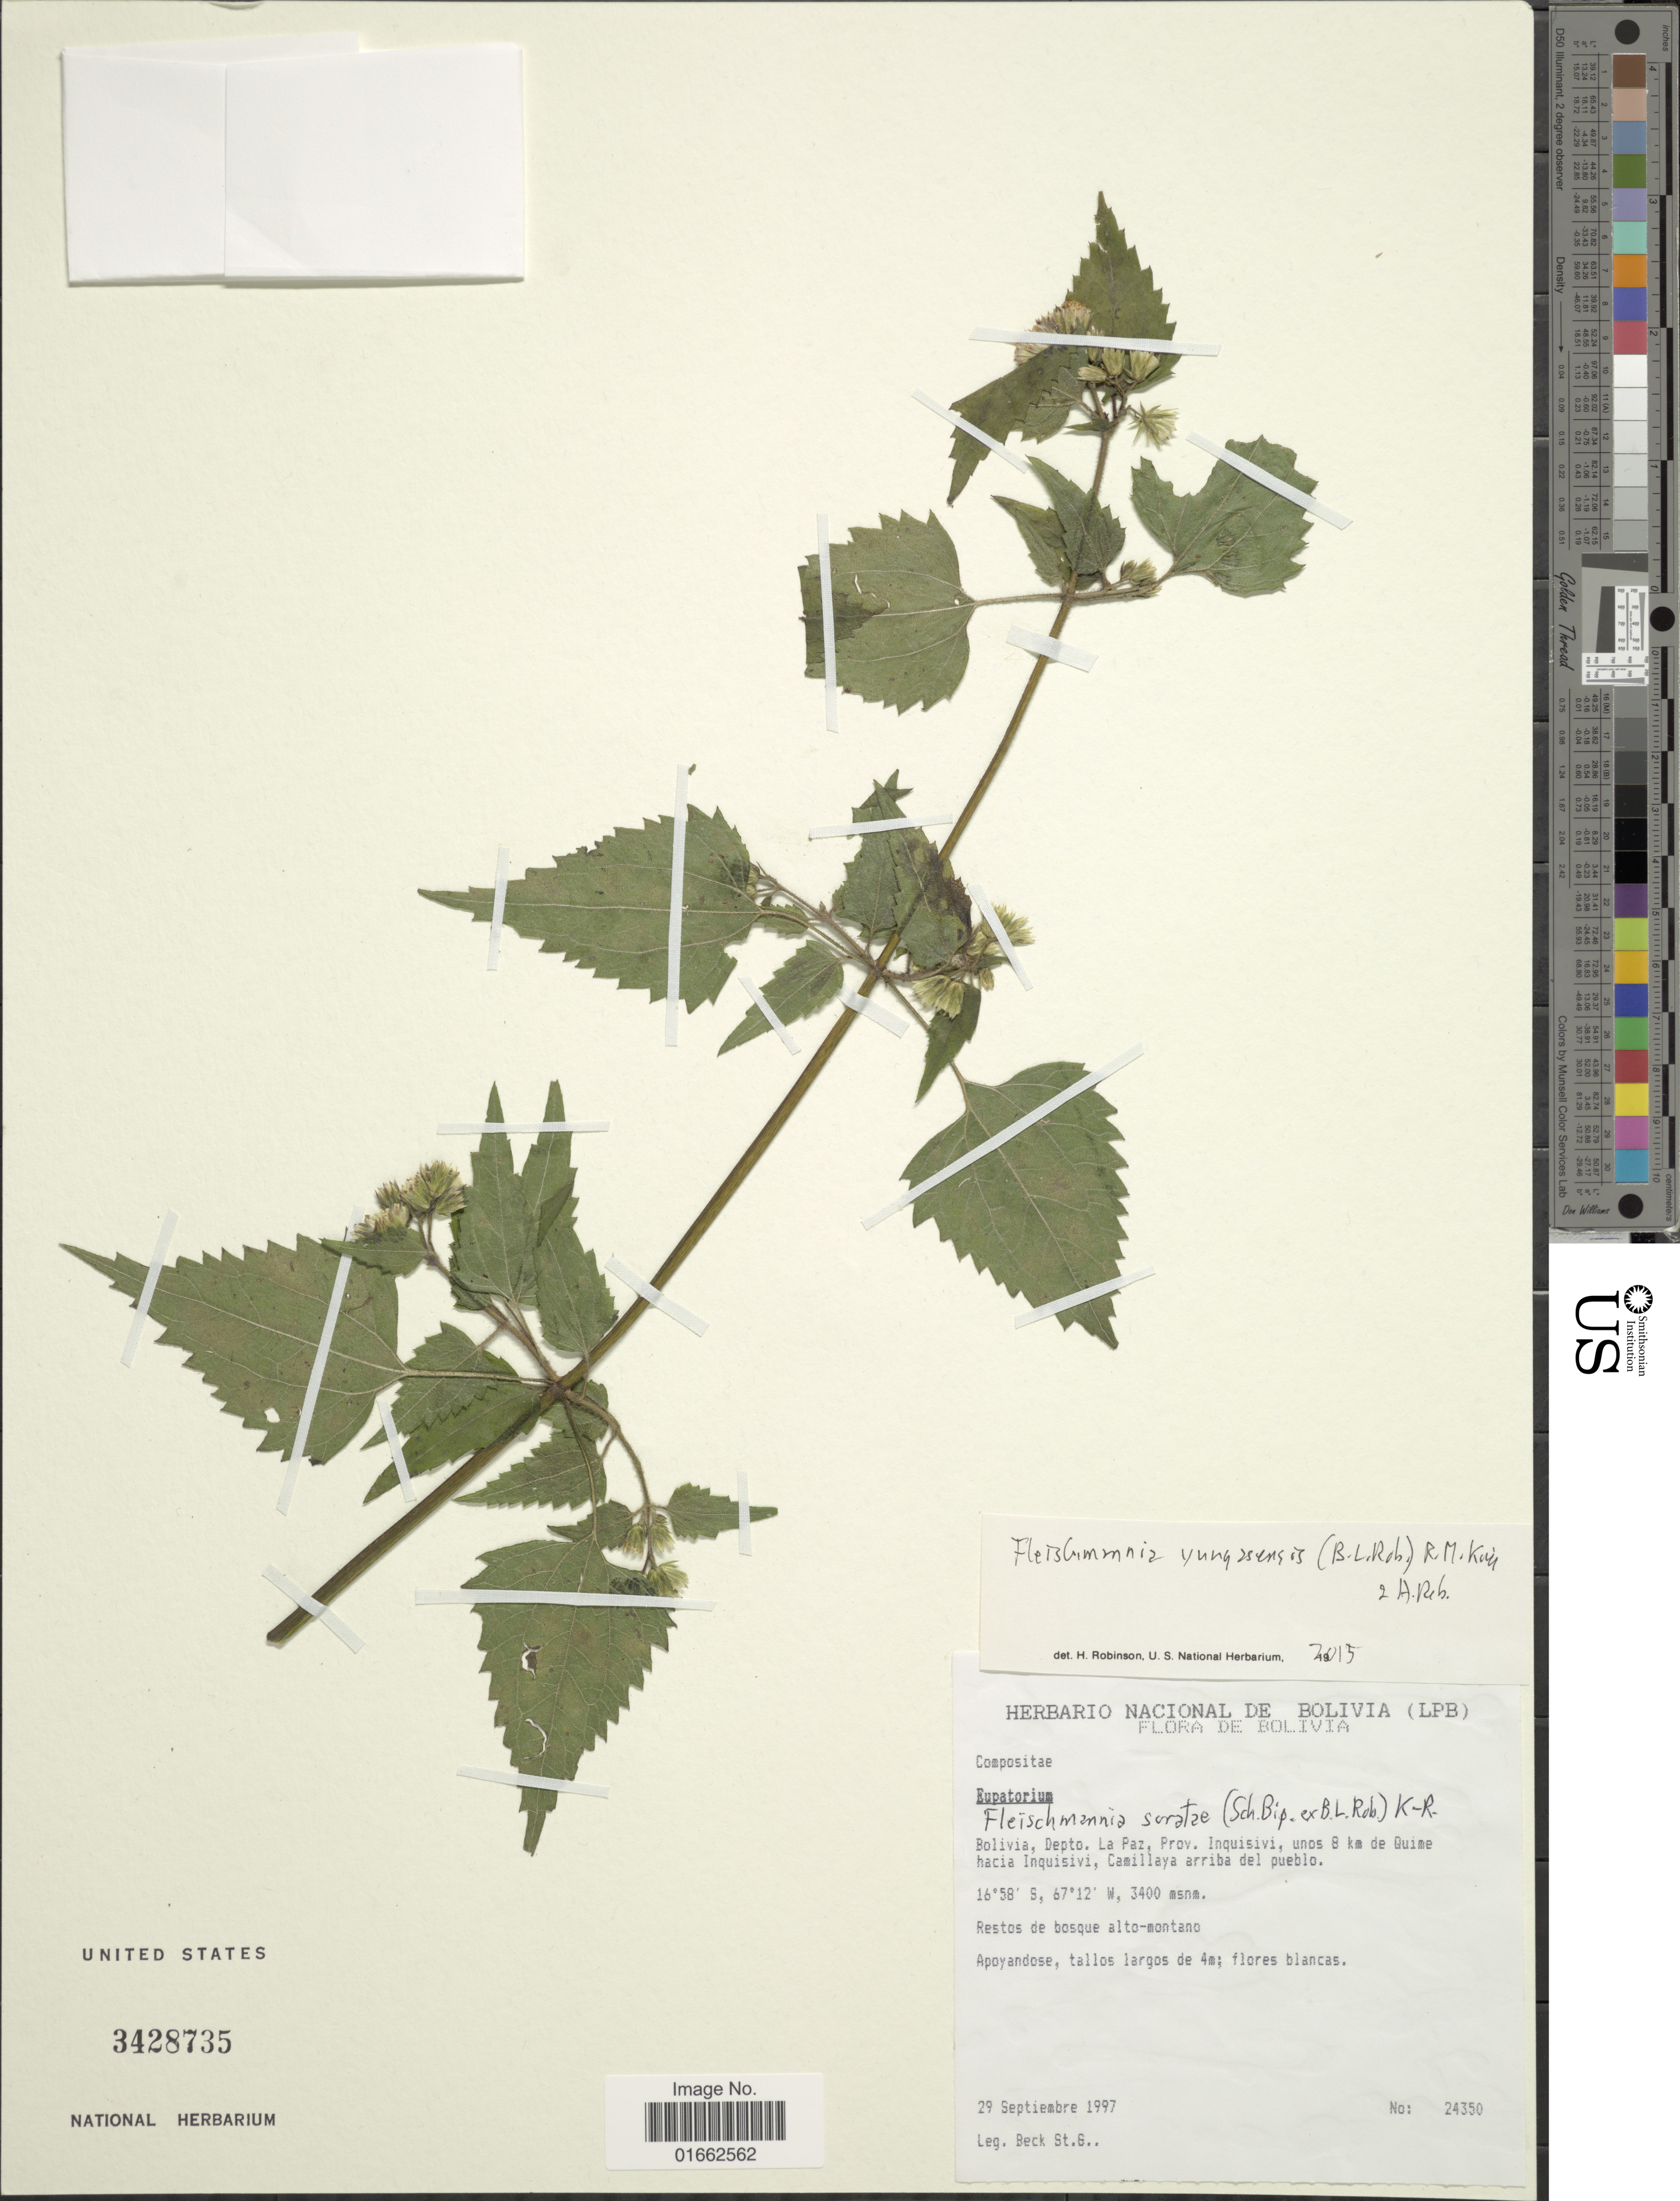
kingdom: Plantae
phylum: Tracheophyta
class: Magnoliopsida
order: Asterales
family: Asteraceae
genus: Fleischmannia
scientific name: Fleischmannia yungasensis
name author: (H. Rob.) R.M. King & H. Rob.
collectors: S. G. Beck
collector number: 24350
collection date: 1997-09-29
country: Bolivia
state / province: La Paz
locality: Prov. Inquisivi, unos 8 km de Quime hacia Inquisivi, Camillaya arriba del pueblo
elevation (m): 3400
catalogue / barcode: US 3428735